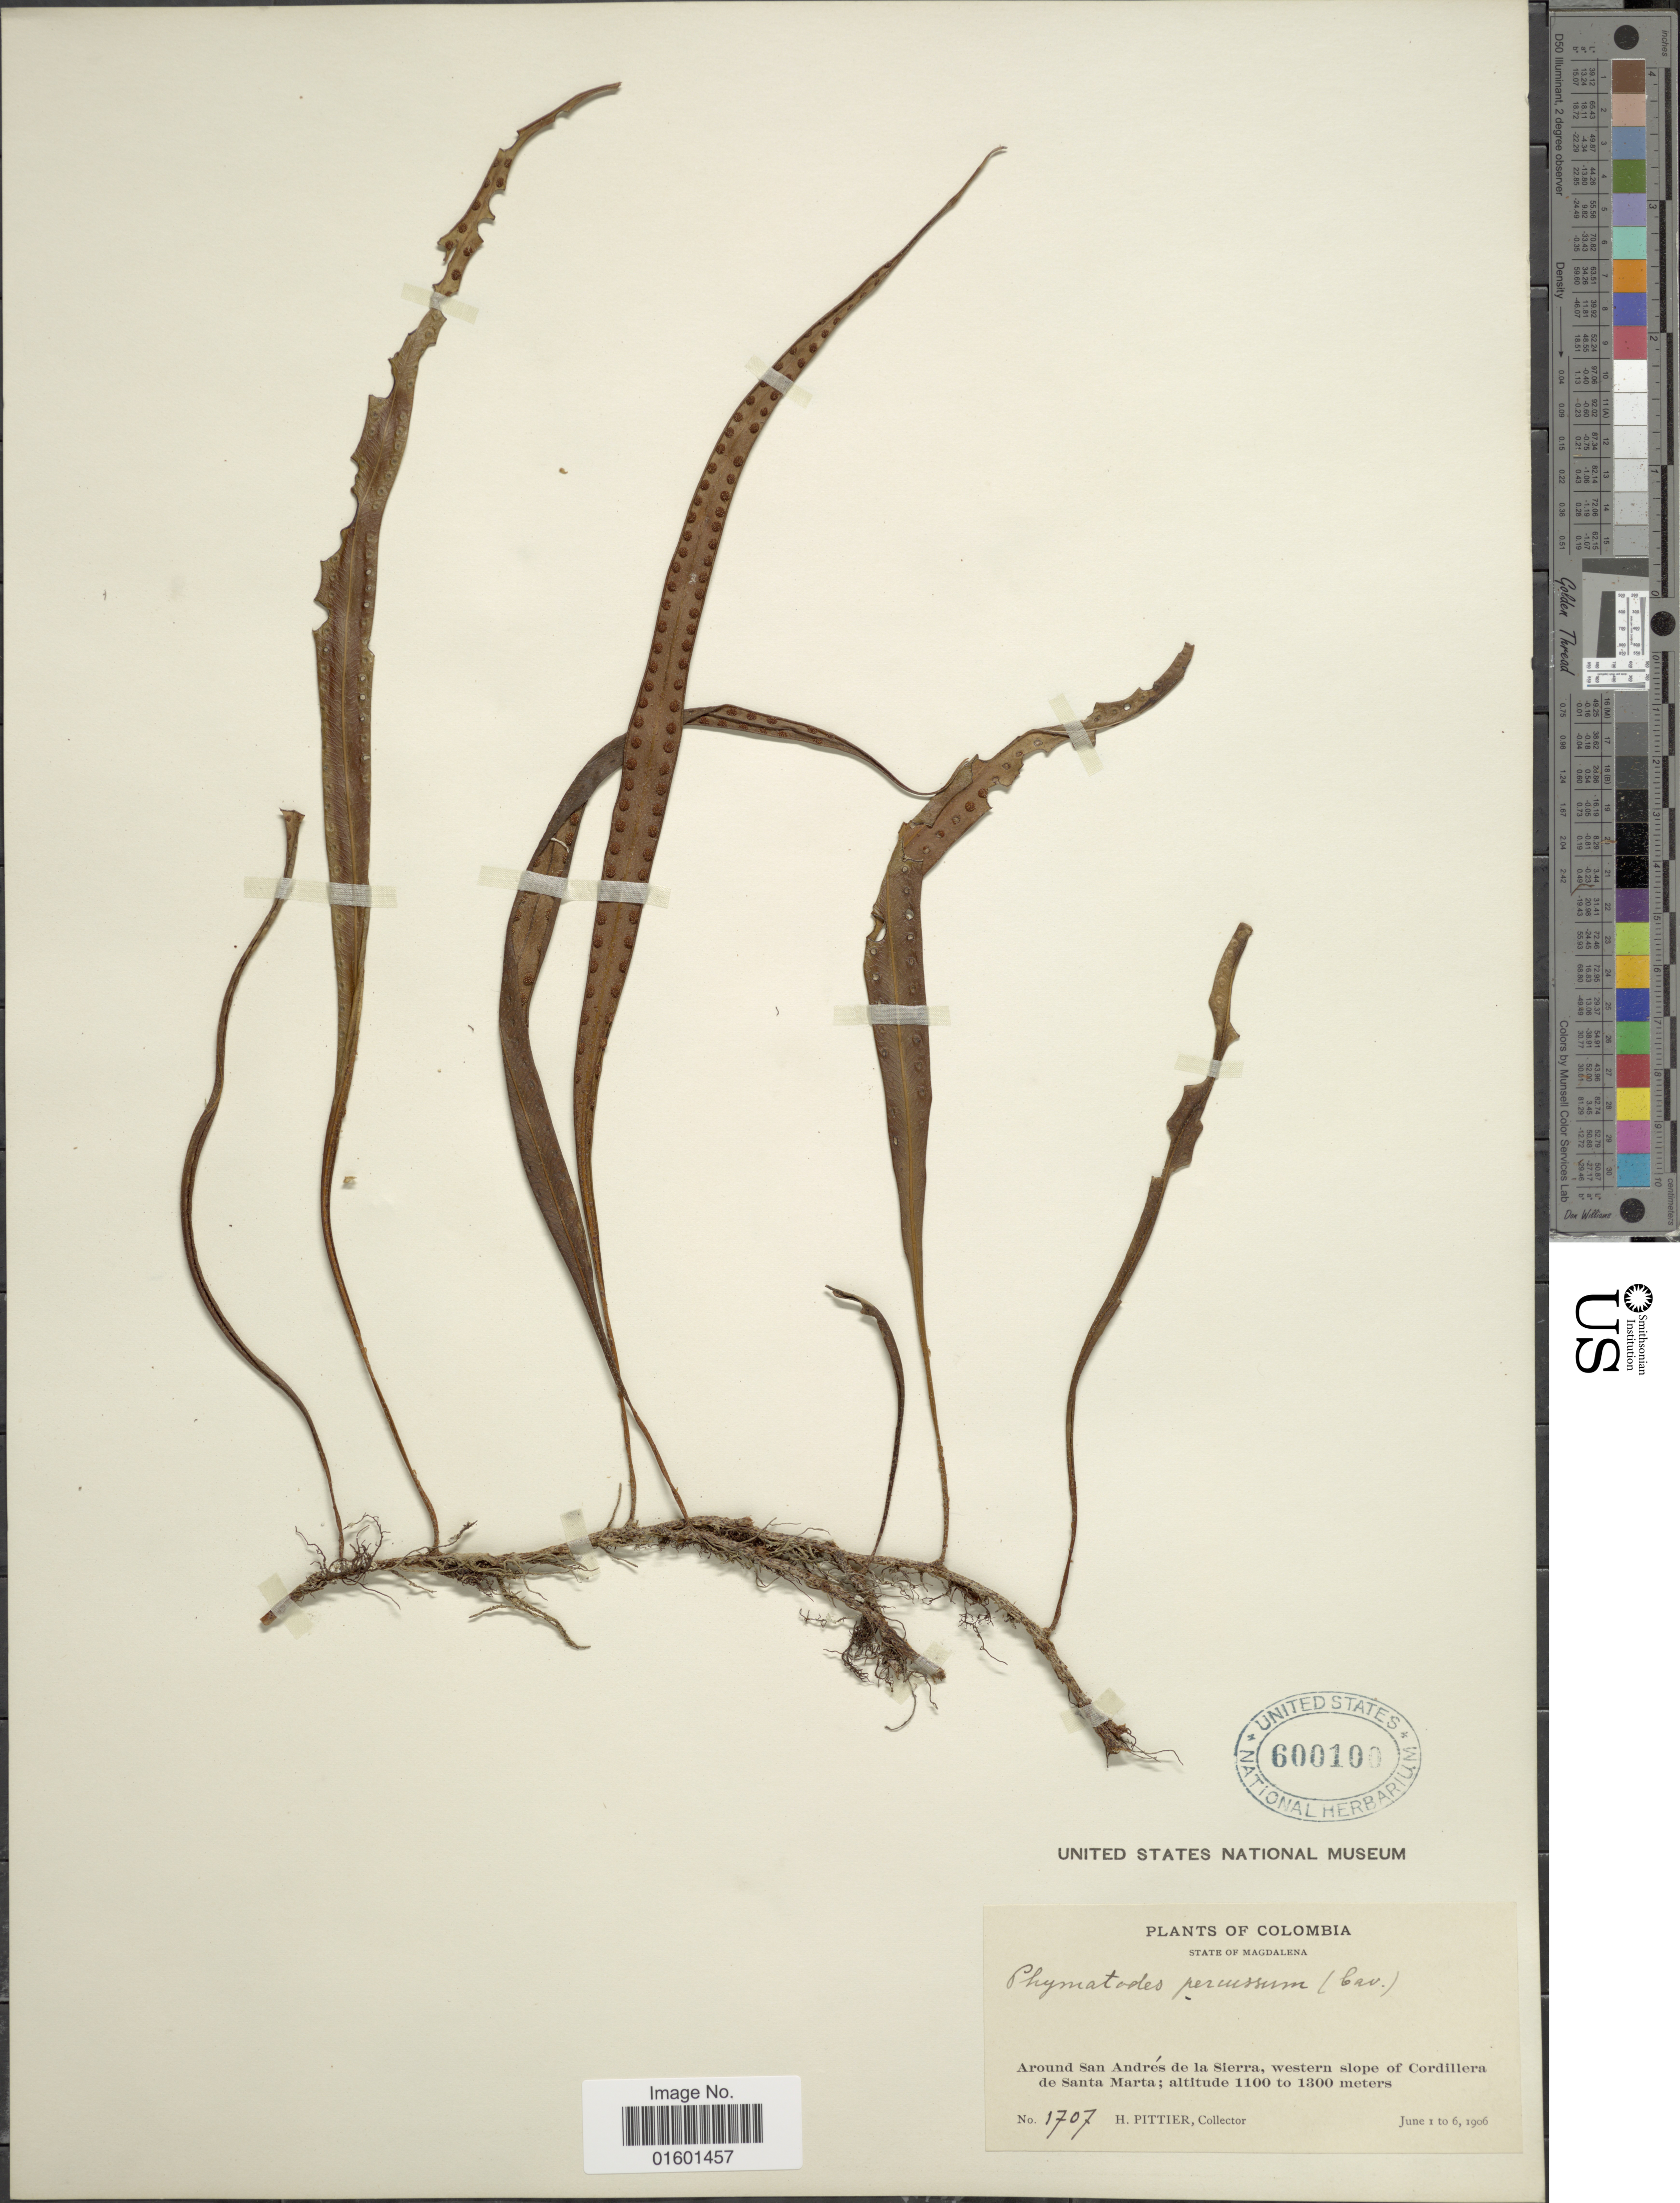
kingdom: Plantae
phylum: Tracheophyta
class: Polypodiopsida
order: Polypodiales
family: Polypodiaceae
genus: Microgramma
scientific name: Microgramma percussa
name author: (Cav.) de la Sota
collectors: H. F. Pittier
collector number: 1707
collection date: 1906-06-01/1906-06-06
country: Colombia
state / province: Magdalena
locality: Around San Andres de la Sierra, western slope of Cordillera de Santa Marta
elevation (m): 1100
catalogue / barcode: US 600100